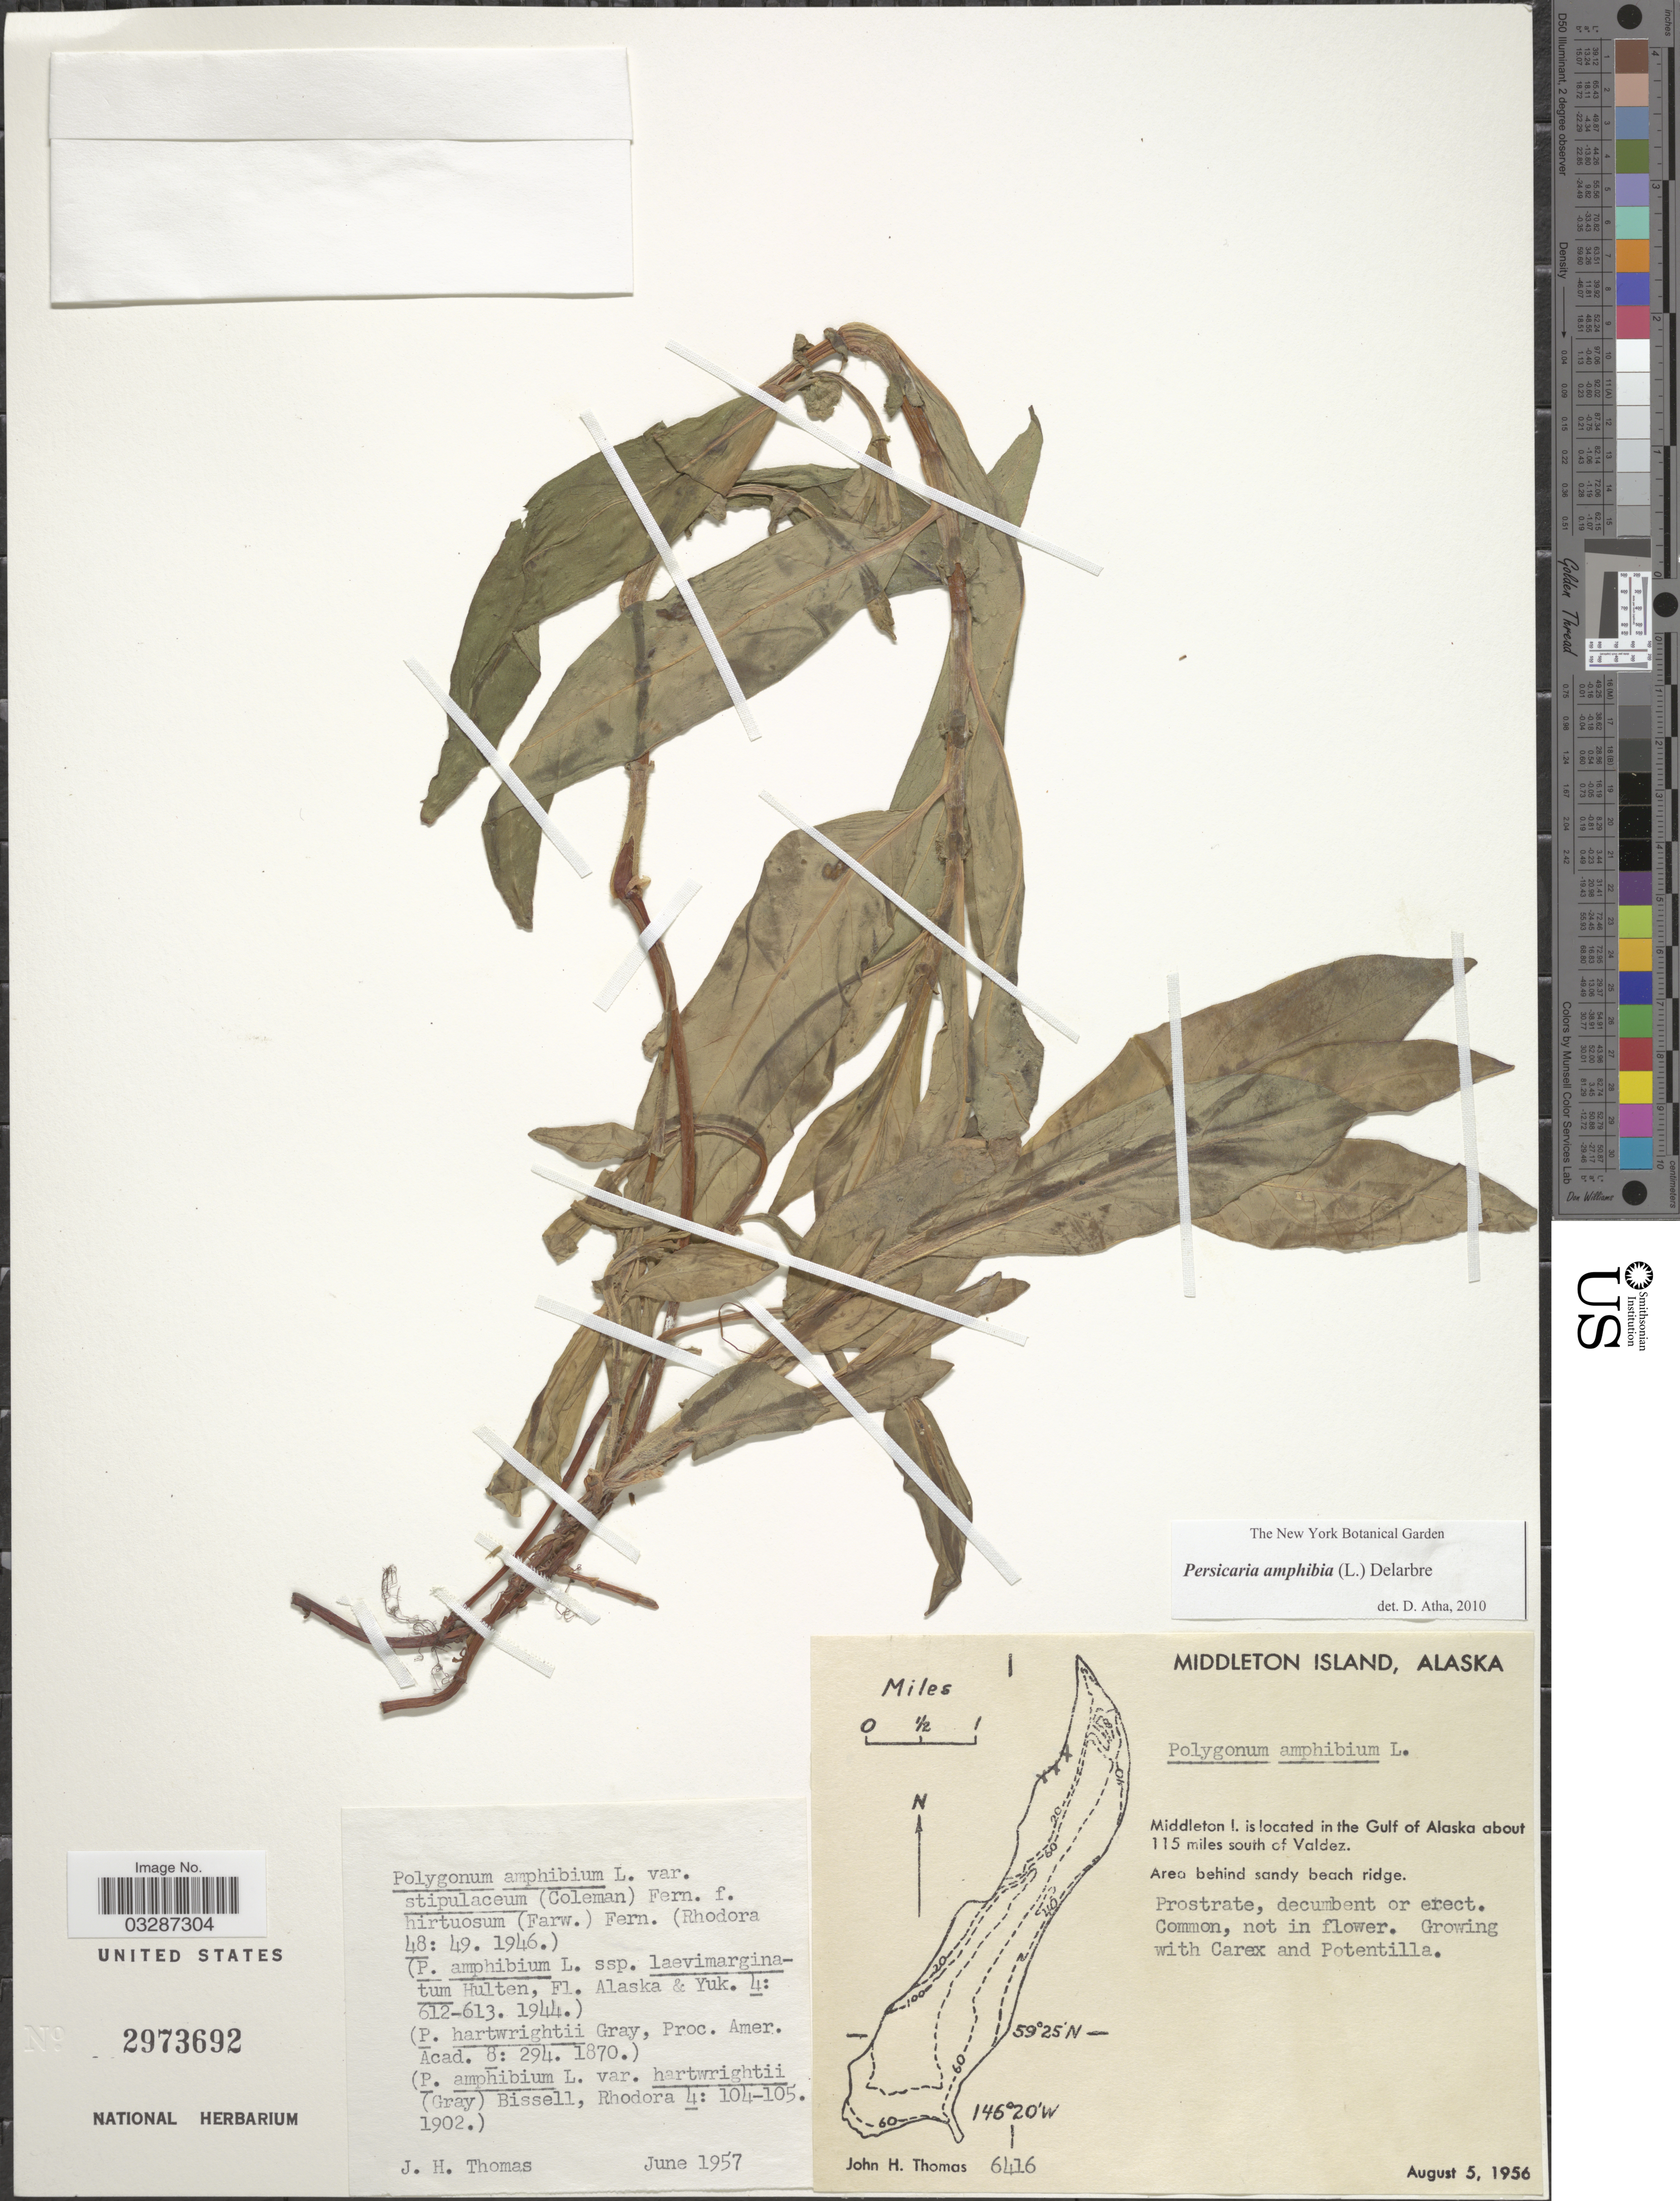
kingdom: Plantae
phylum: Tracheophyta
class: Magnoliopsida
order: Caryophyllales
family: Polygonaceae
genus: Persicaria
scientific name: Persicaria amphibia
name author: (L.) Delarbre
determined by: Atha, D. E.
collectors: J. H. Thomas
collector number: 6416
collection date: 1956-08-05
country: United States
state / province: Alaska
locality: Middleton Island. Middleton I. is located in the Gulf of Alaska about 115 miles south of Valdez. Area behind sandy beach ridge.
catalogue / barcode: US 2973692